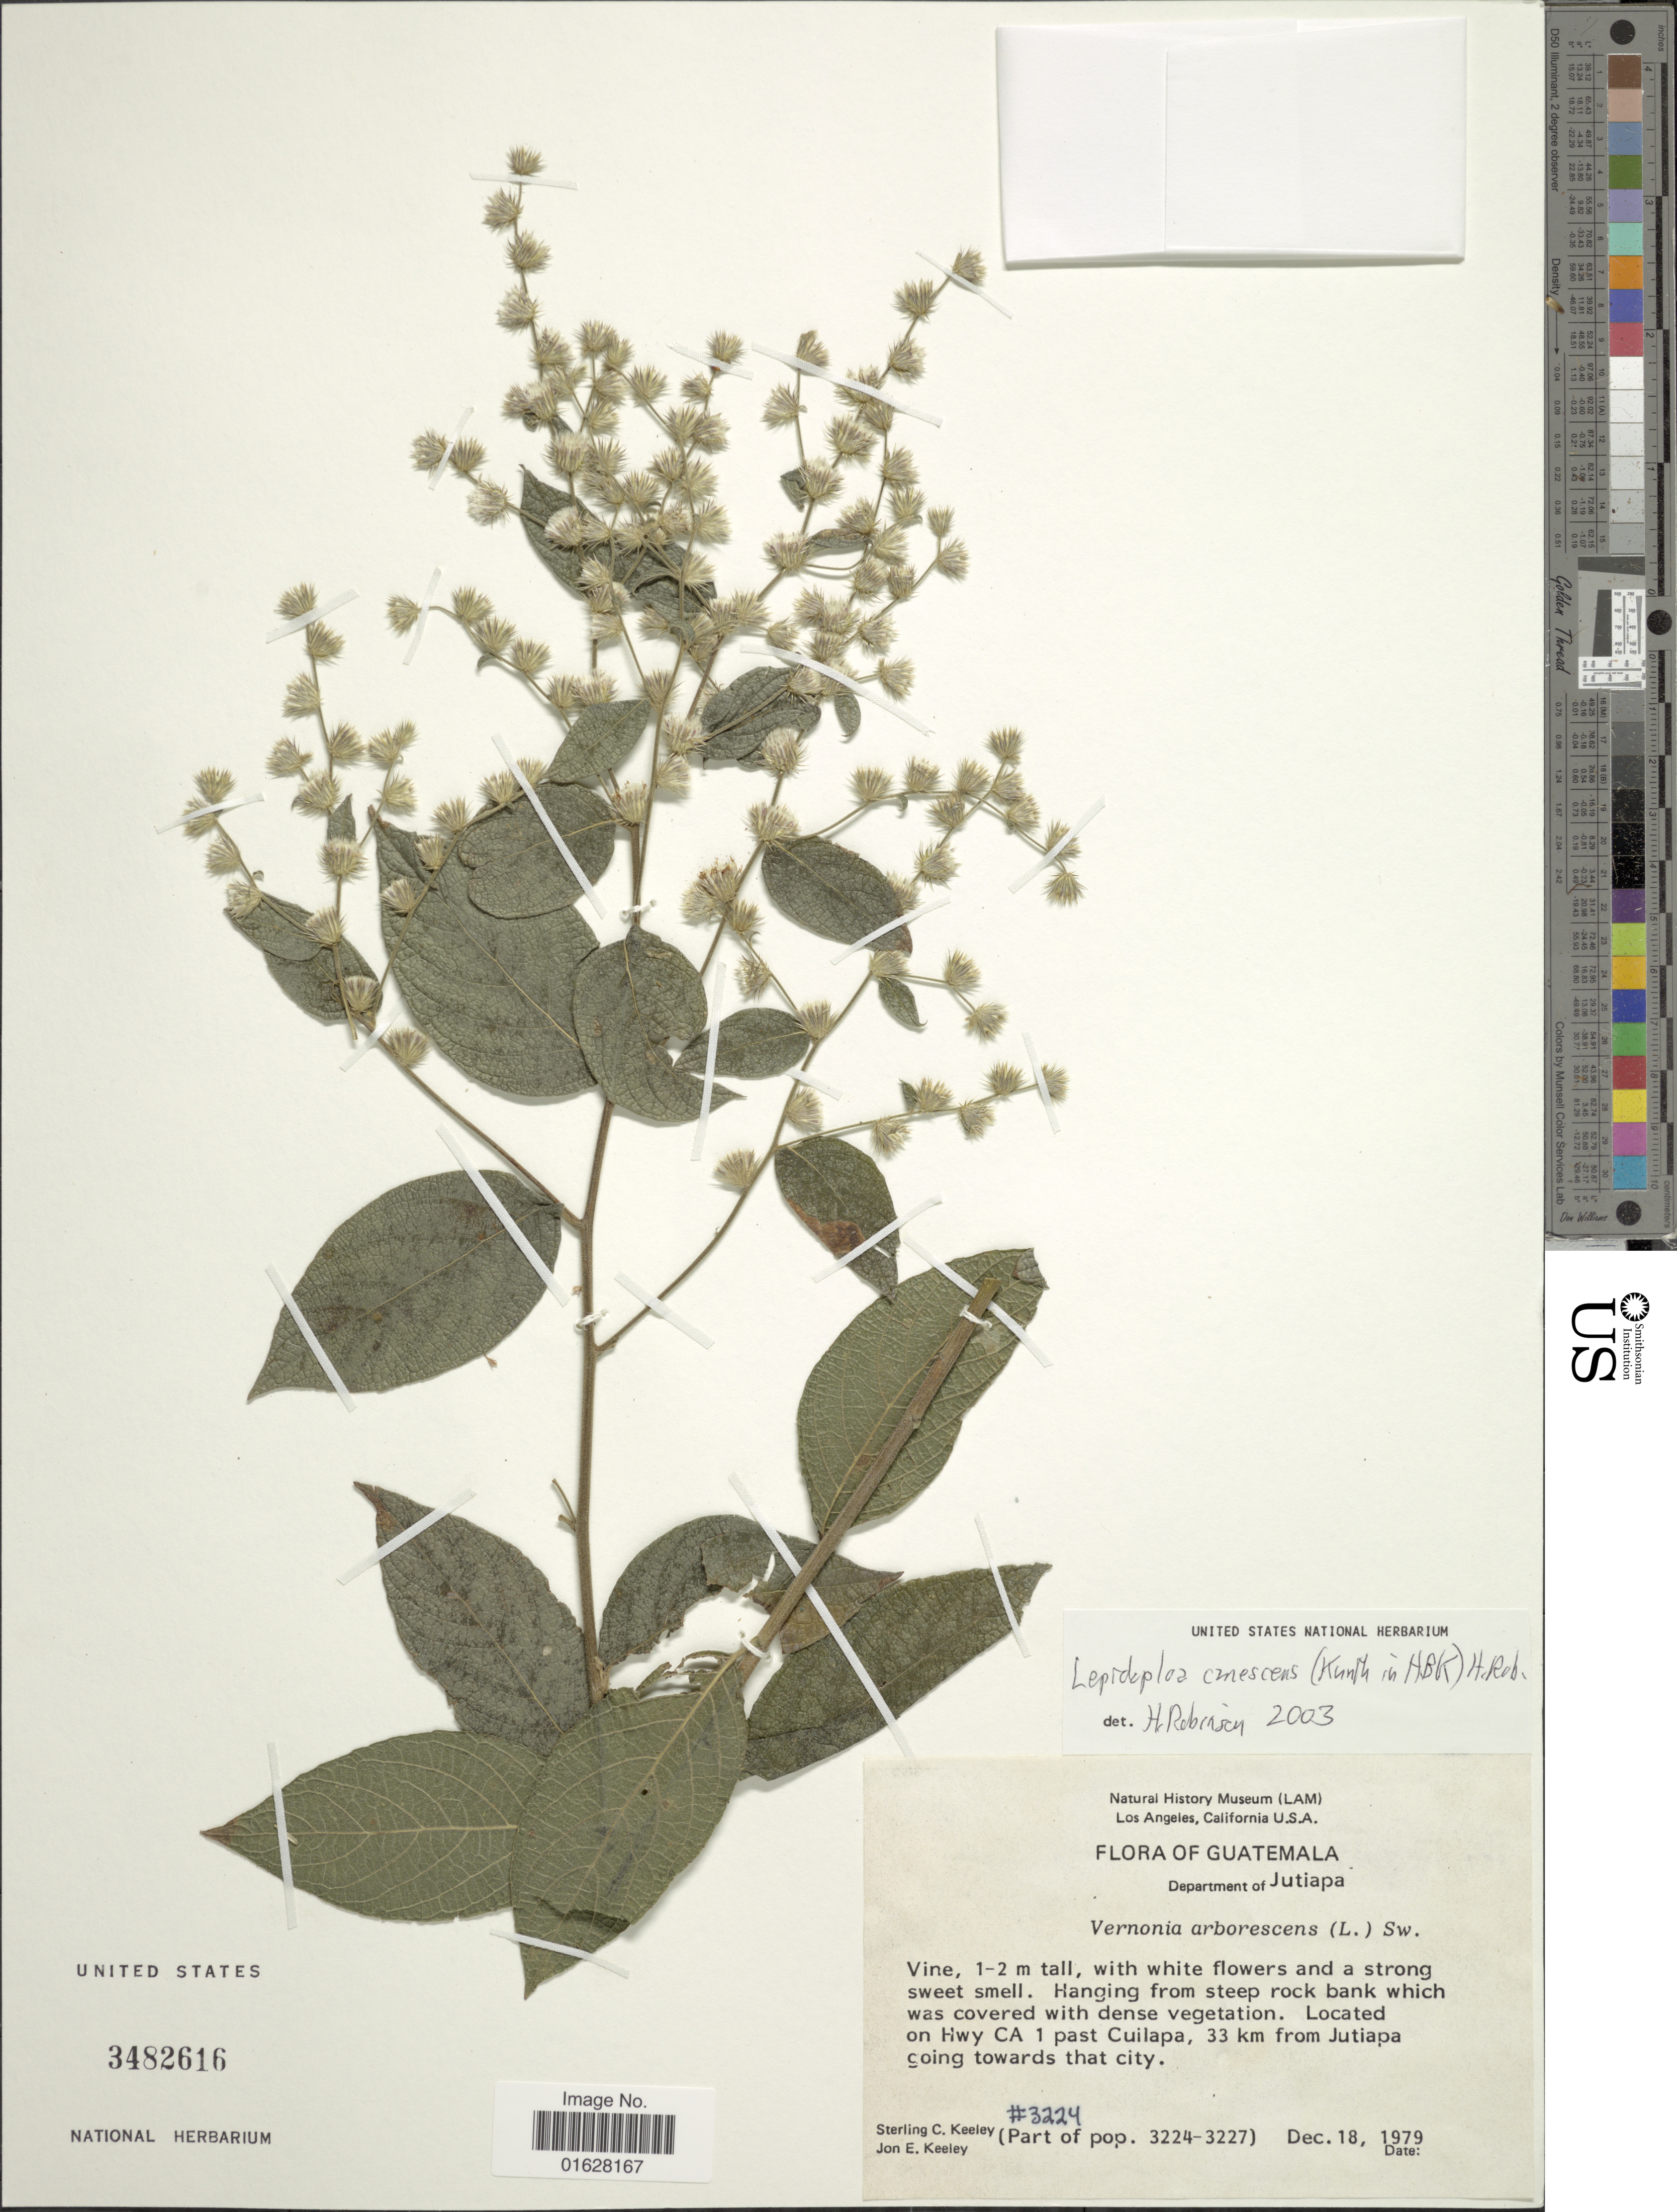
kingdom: Plantae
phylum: Tracheophyta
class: Magnoliopsida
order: Asterales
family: Asteraceae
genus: Lepidaploa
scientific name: Lepidaploa canescens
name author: (Kunth) H. Rob.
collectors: S. C. Keeley & J. E. Keeley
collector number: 3224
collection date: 1979-12-18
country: Guatemala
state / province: Jutiapa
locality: Department of Jutiapa, on Hwy CA 1 past Cuilapa, 33 km from Jutiapa going towards that city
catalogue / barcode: US 3482616